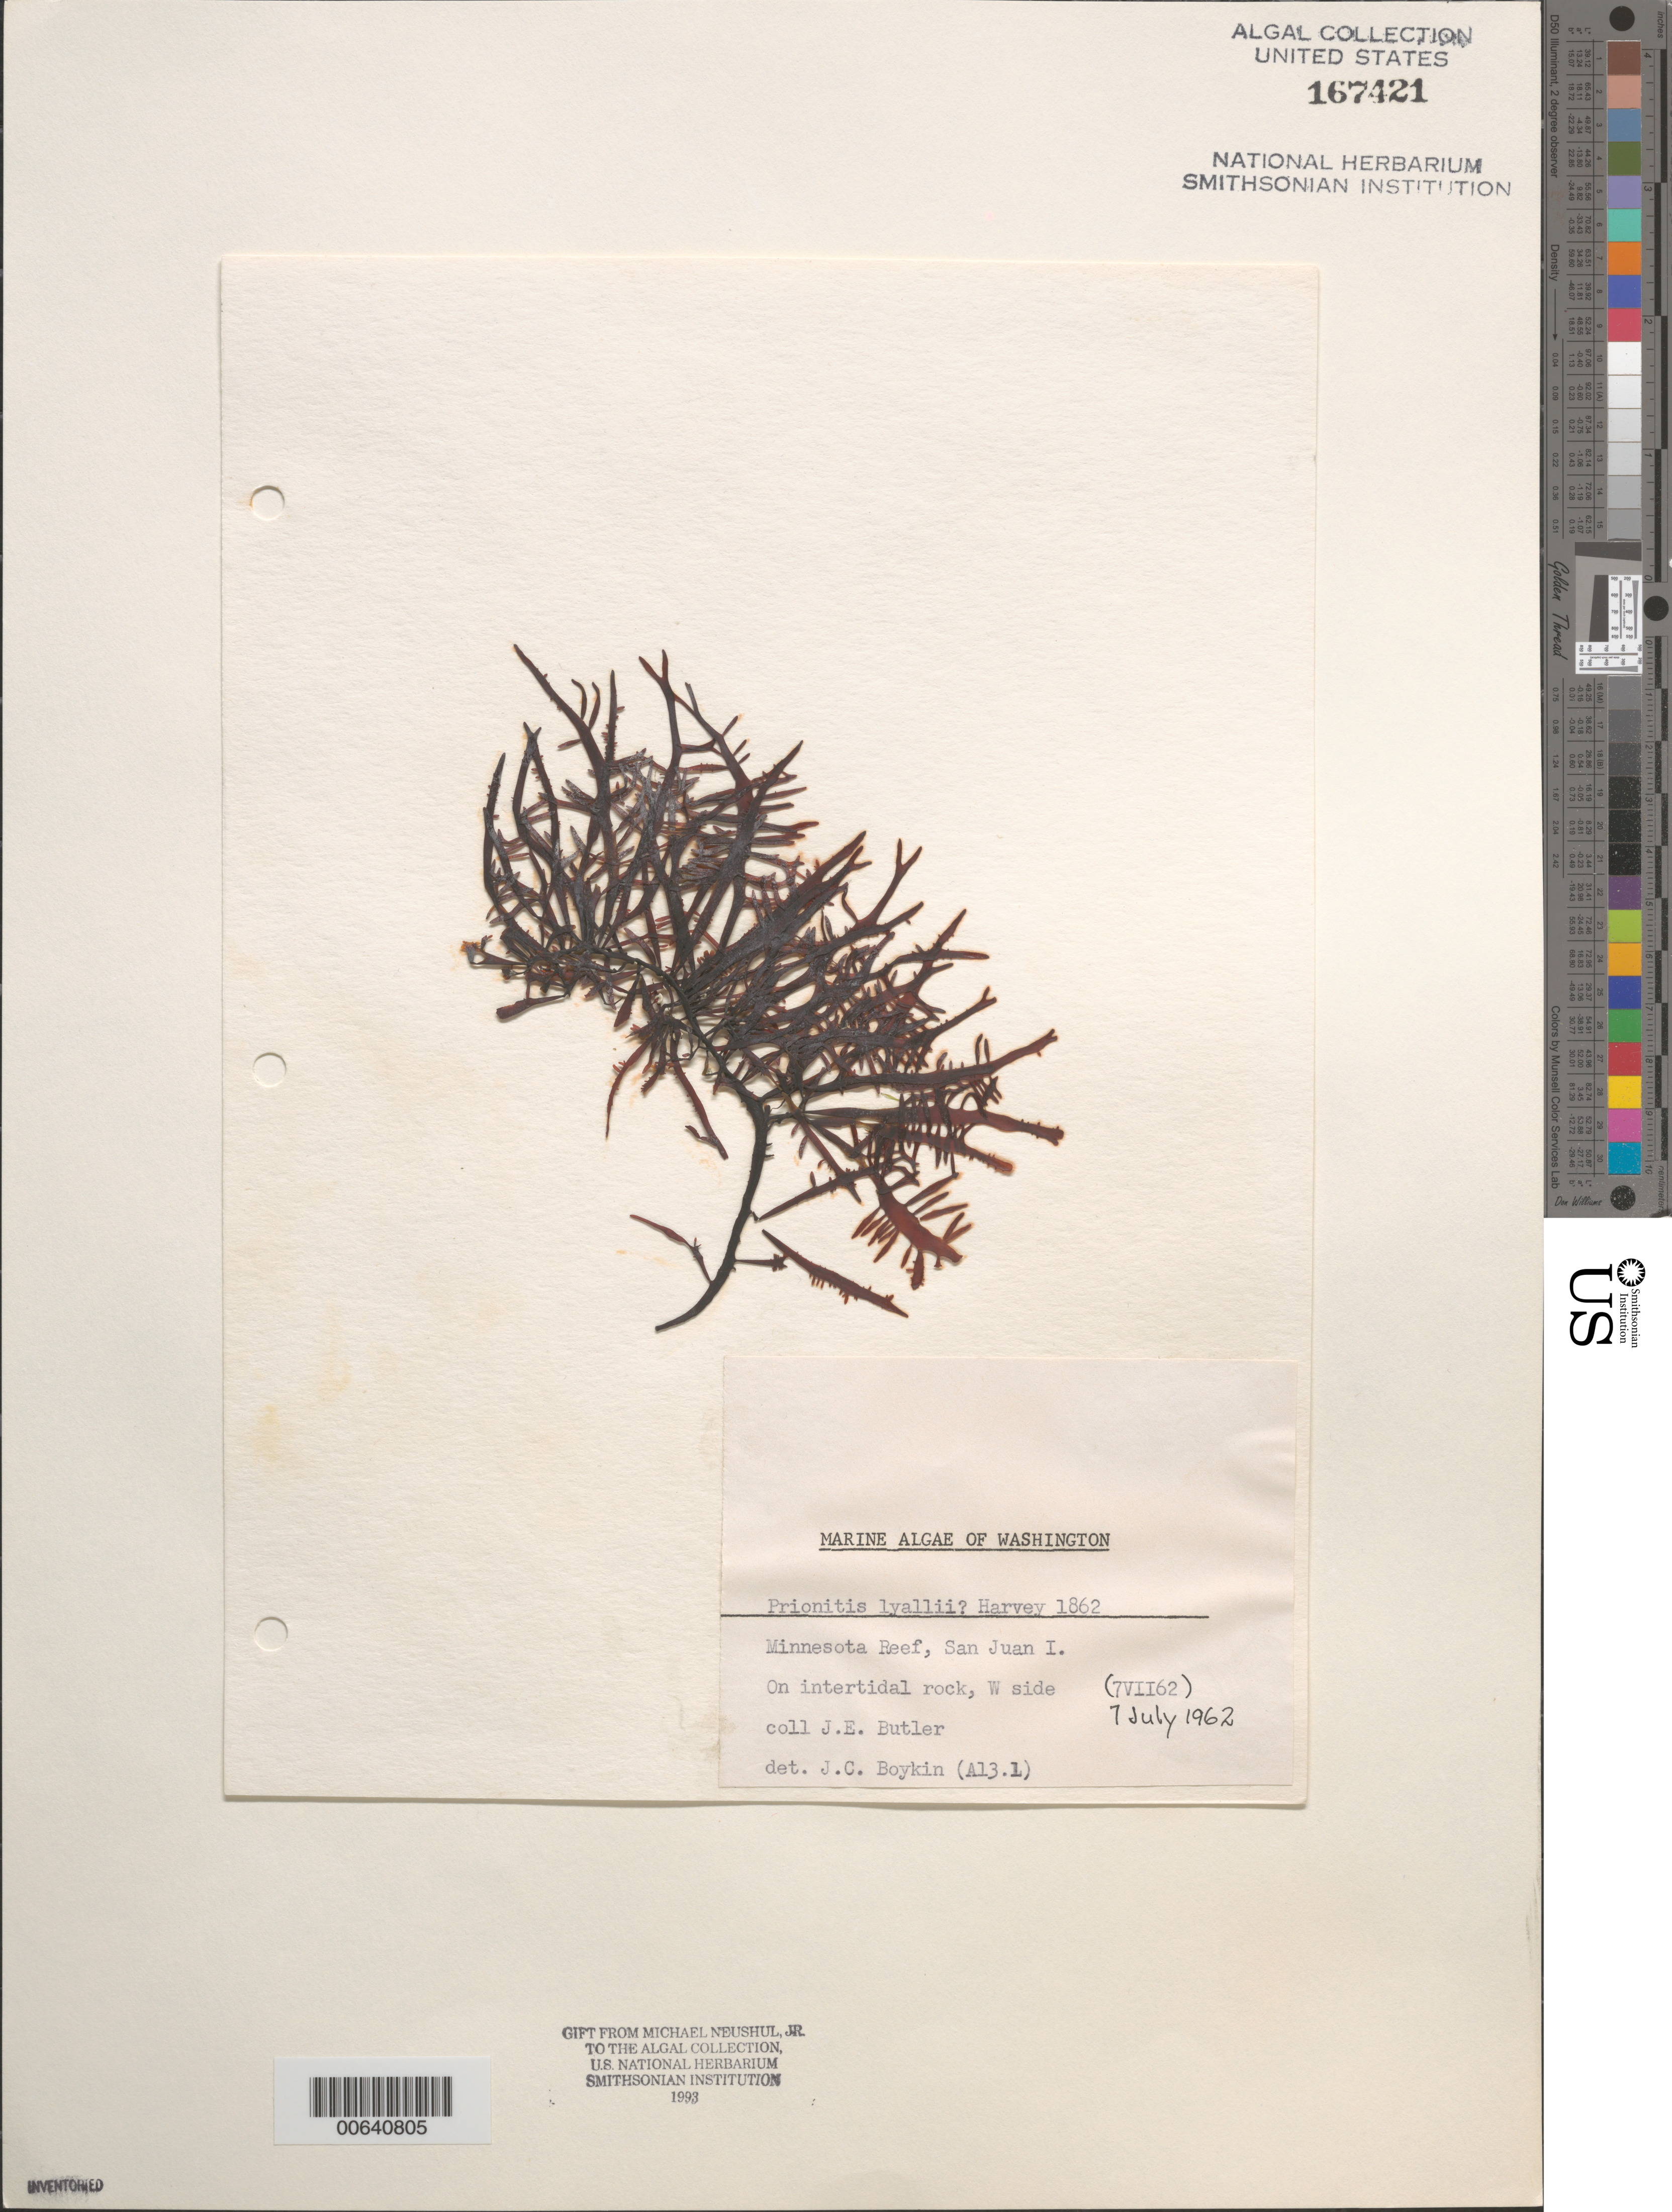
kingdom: Plantae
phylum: Rhodophyta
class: Florideophyceae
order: Cryptonemiales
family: Cryptonemiaceae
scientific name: Prionitis sternbergii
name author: (C. Agardh) J. Agardh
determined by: Algae name updating Project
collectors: J. Butler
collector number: A13.1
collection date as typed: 07 Jul 1962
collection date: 1962-07-07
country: United States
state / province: Washington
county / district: San Juan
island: San Juan Island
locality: Minnesota Reef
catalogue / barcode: US 167421